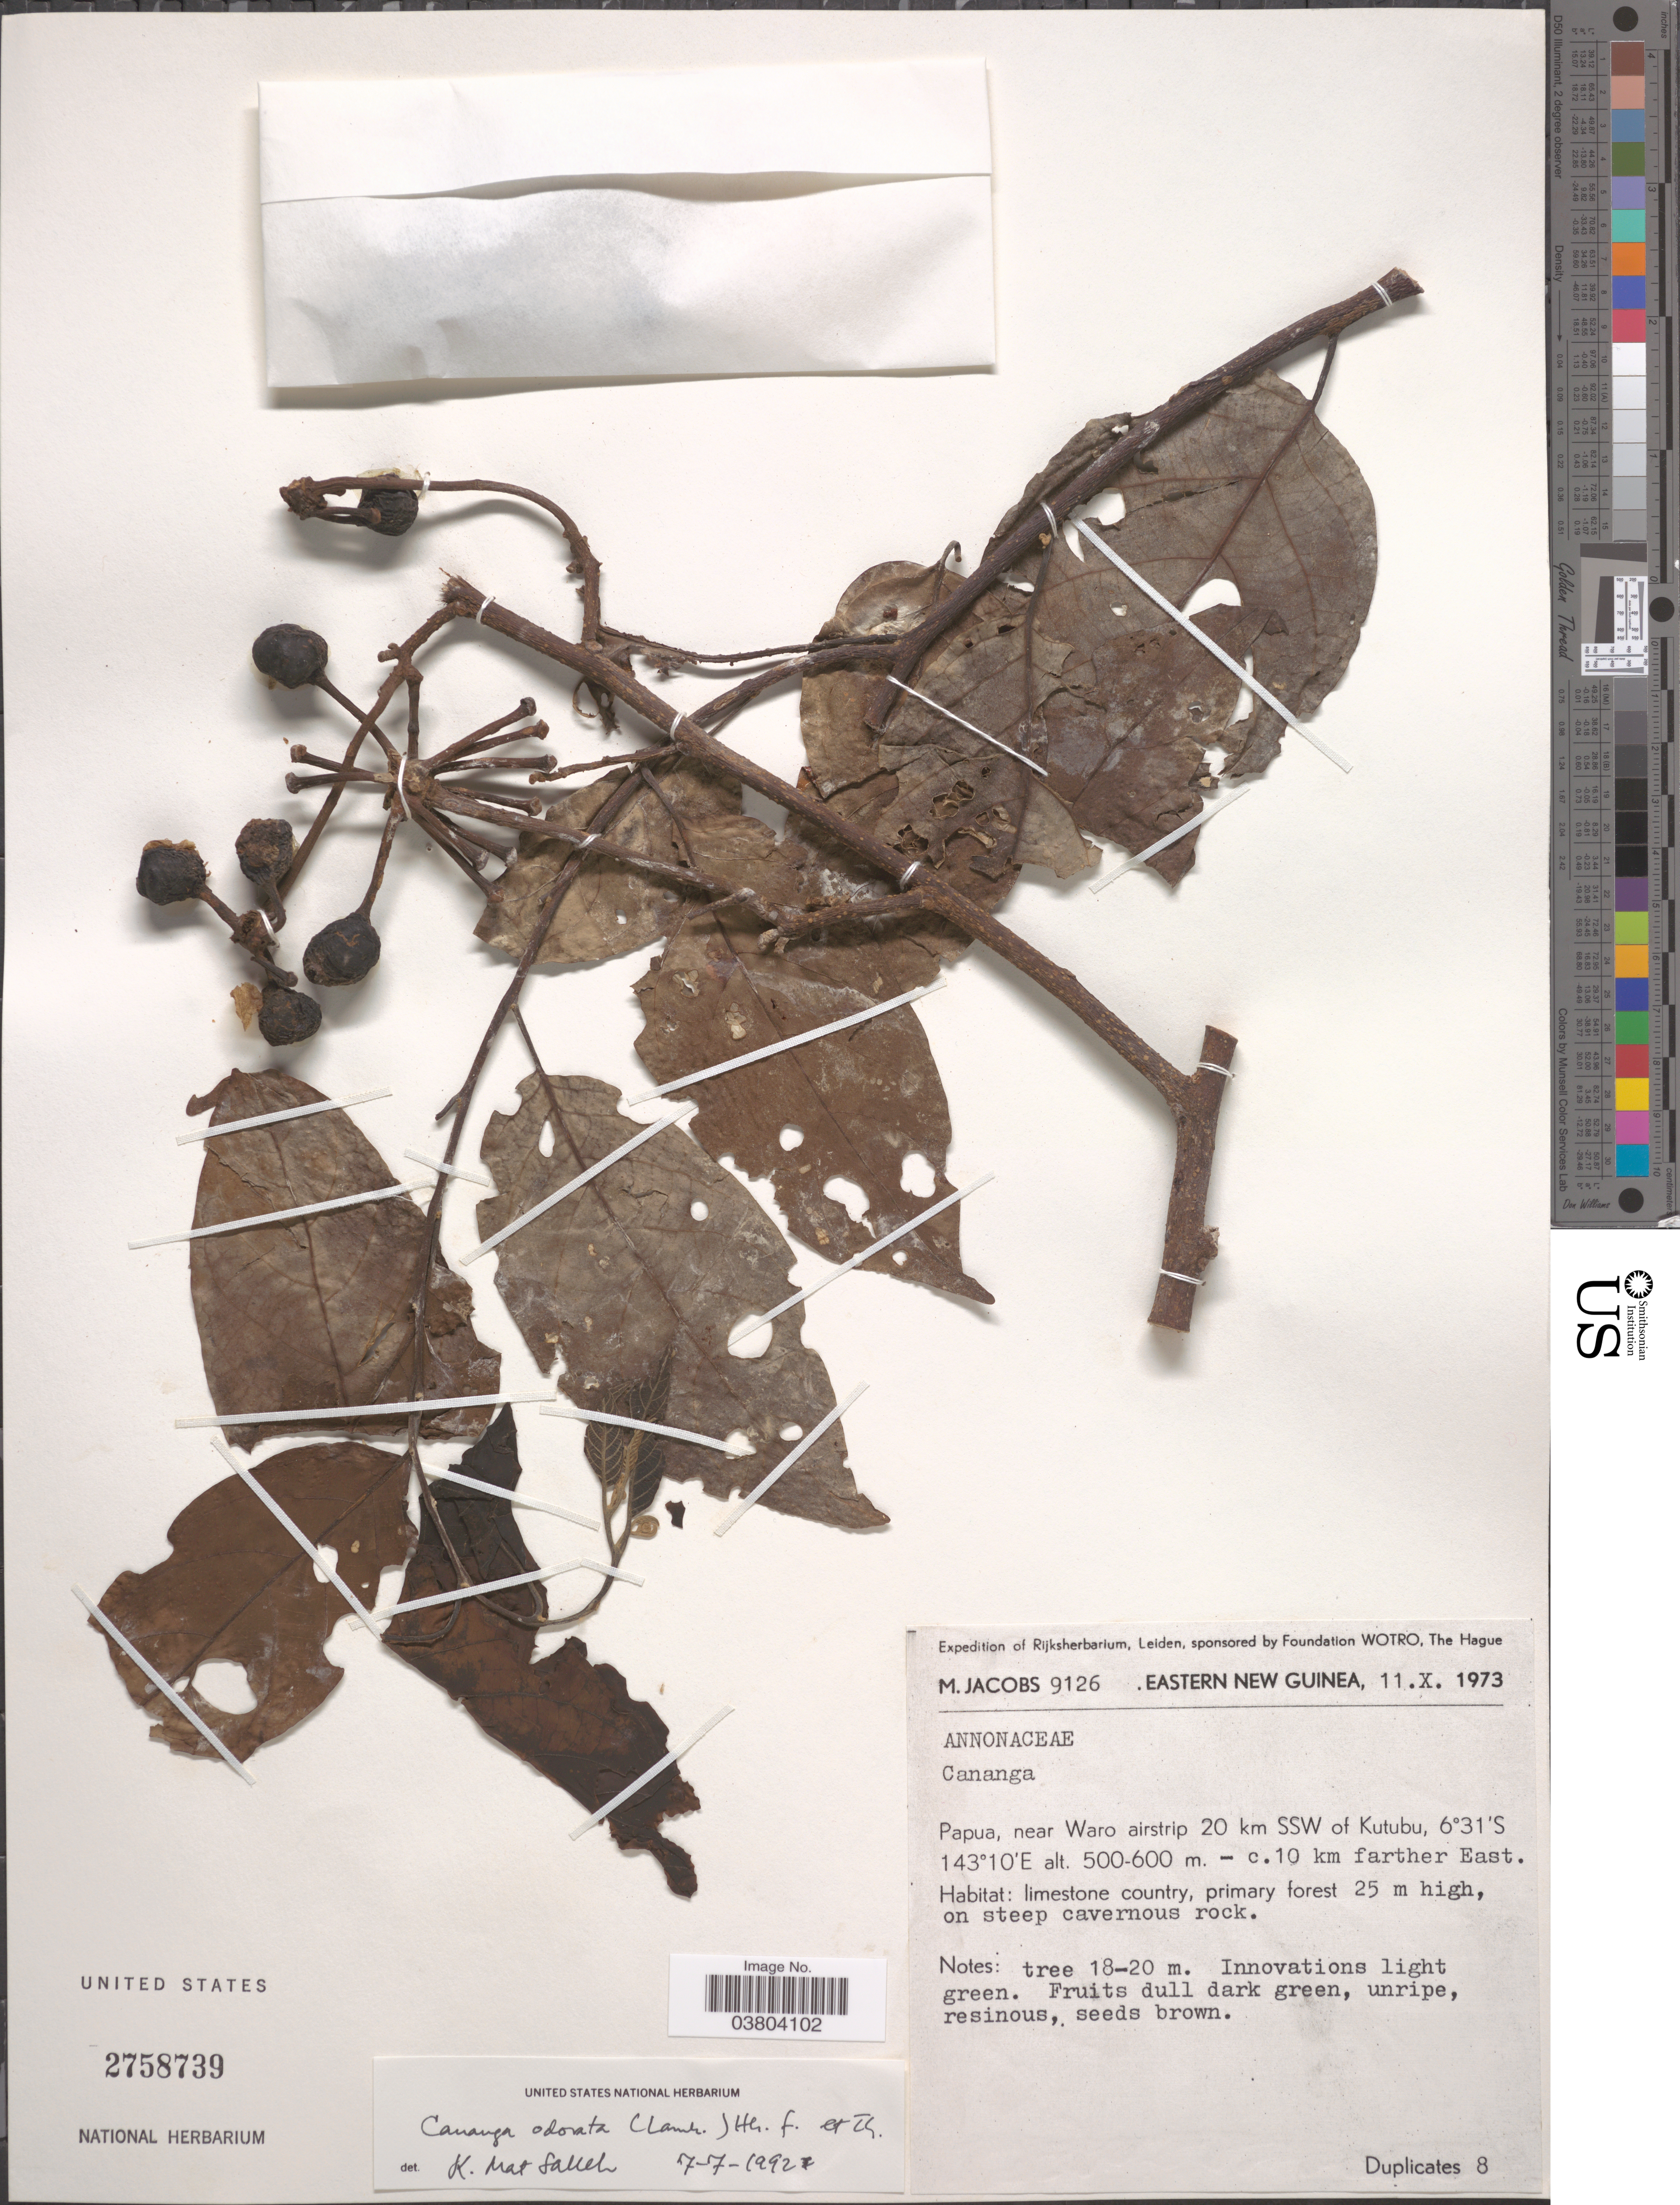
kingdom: Plantae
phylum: Tracheophyta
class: Magnoliopsida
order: Magnoliales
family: Annonaceae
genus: Cananga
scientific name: Cananga odorata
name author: (Lam.) Hook. f. & Thomson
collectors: M. Jacobs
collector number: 9126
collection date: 1973-10-11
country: Papua New Guinea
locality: Eastern New Guinea. Papua, near Waro airstrip 20 km SSW of Kutubu, c. 10 km farther East. Limestone country.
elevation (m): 500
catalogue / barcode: US 2758739